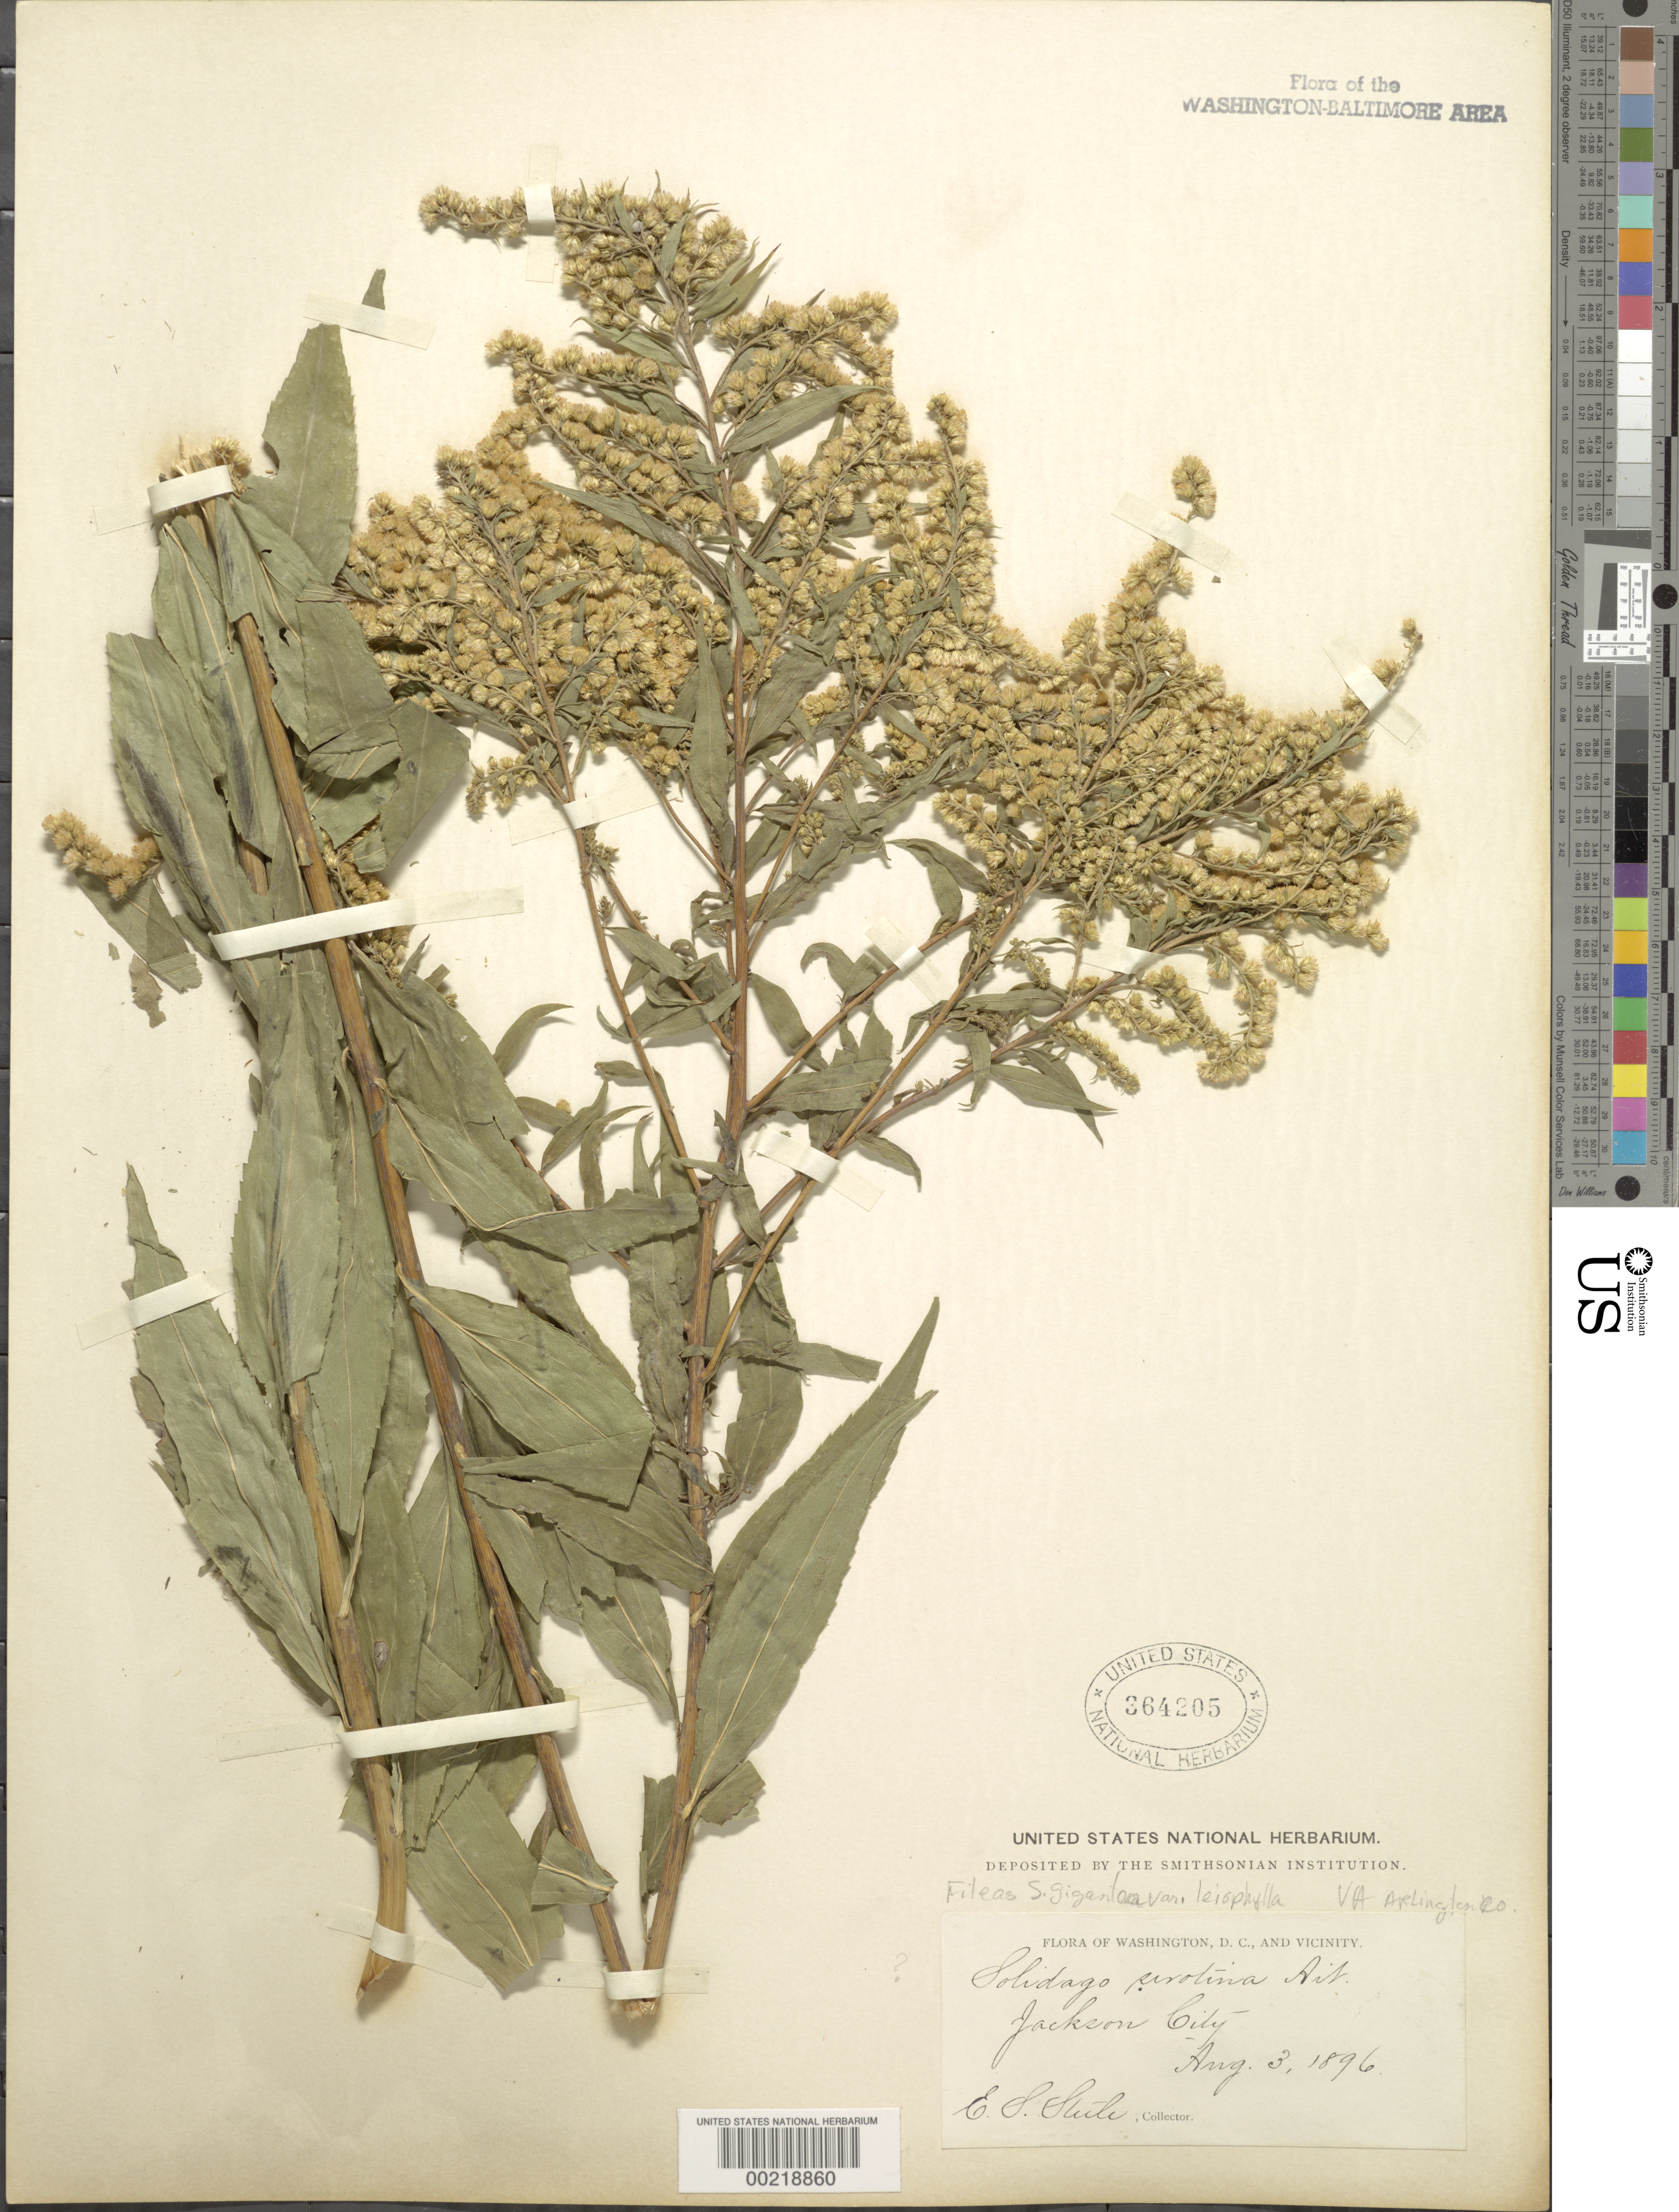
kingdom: Plantae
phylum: Tracheophyta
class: Magnoliopsida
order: Asterales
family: Asteraceae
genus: Solidago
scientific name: Solidago gigantea var. leiophylla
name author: Fernald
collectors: E. Steele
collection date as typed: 03 Aug 1896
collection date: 1896-08-03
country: United States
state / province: Virginia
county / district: Arlington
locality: Jackson City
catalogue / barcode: US 364205